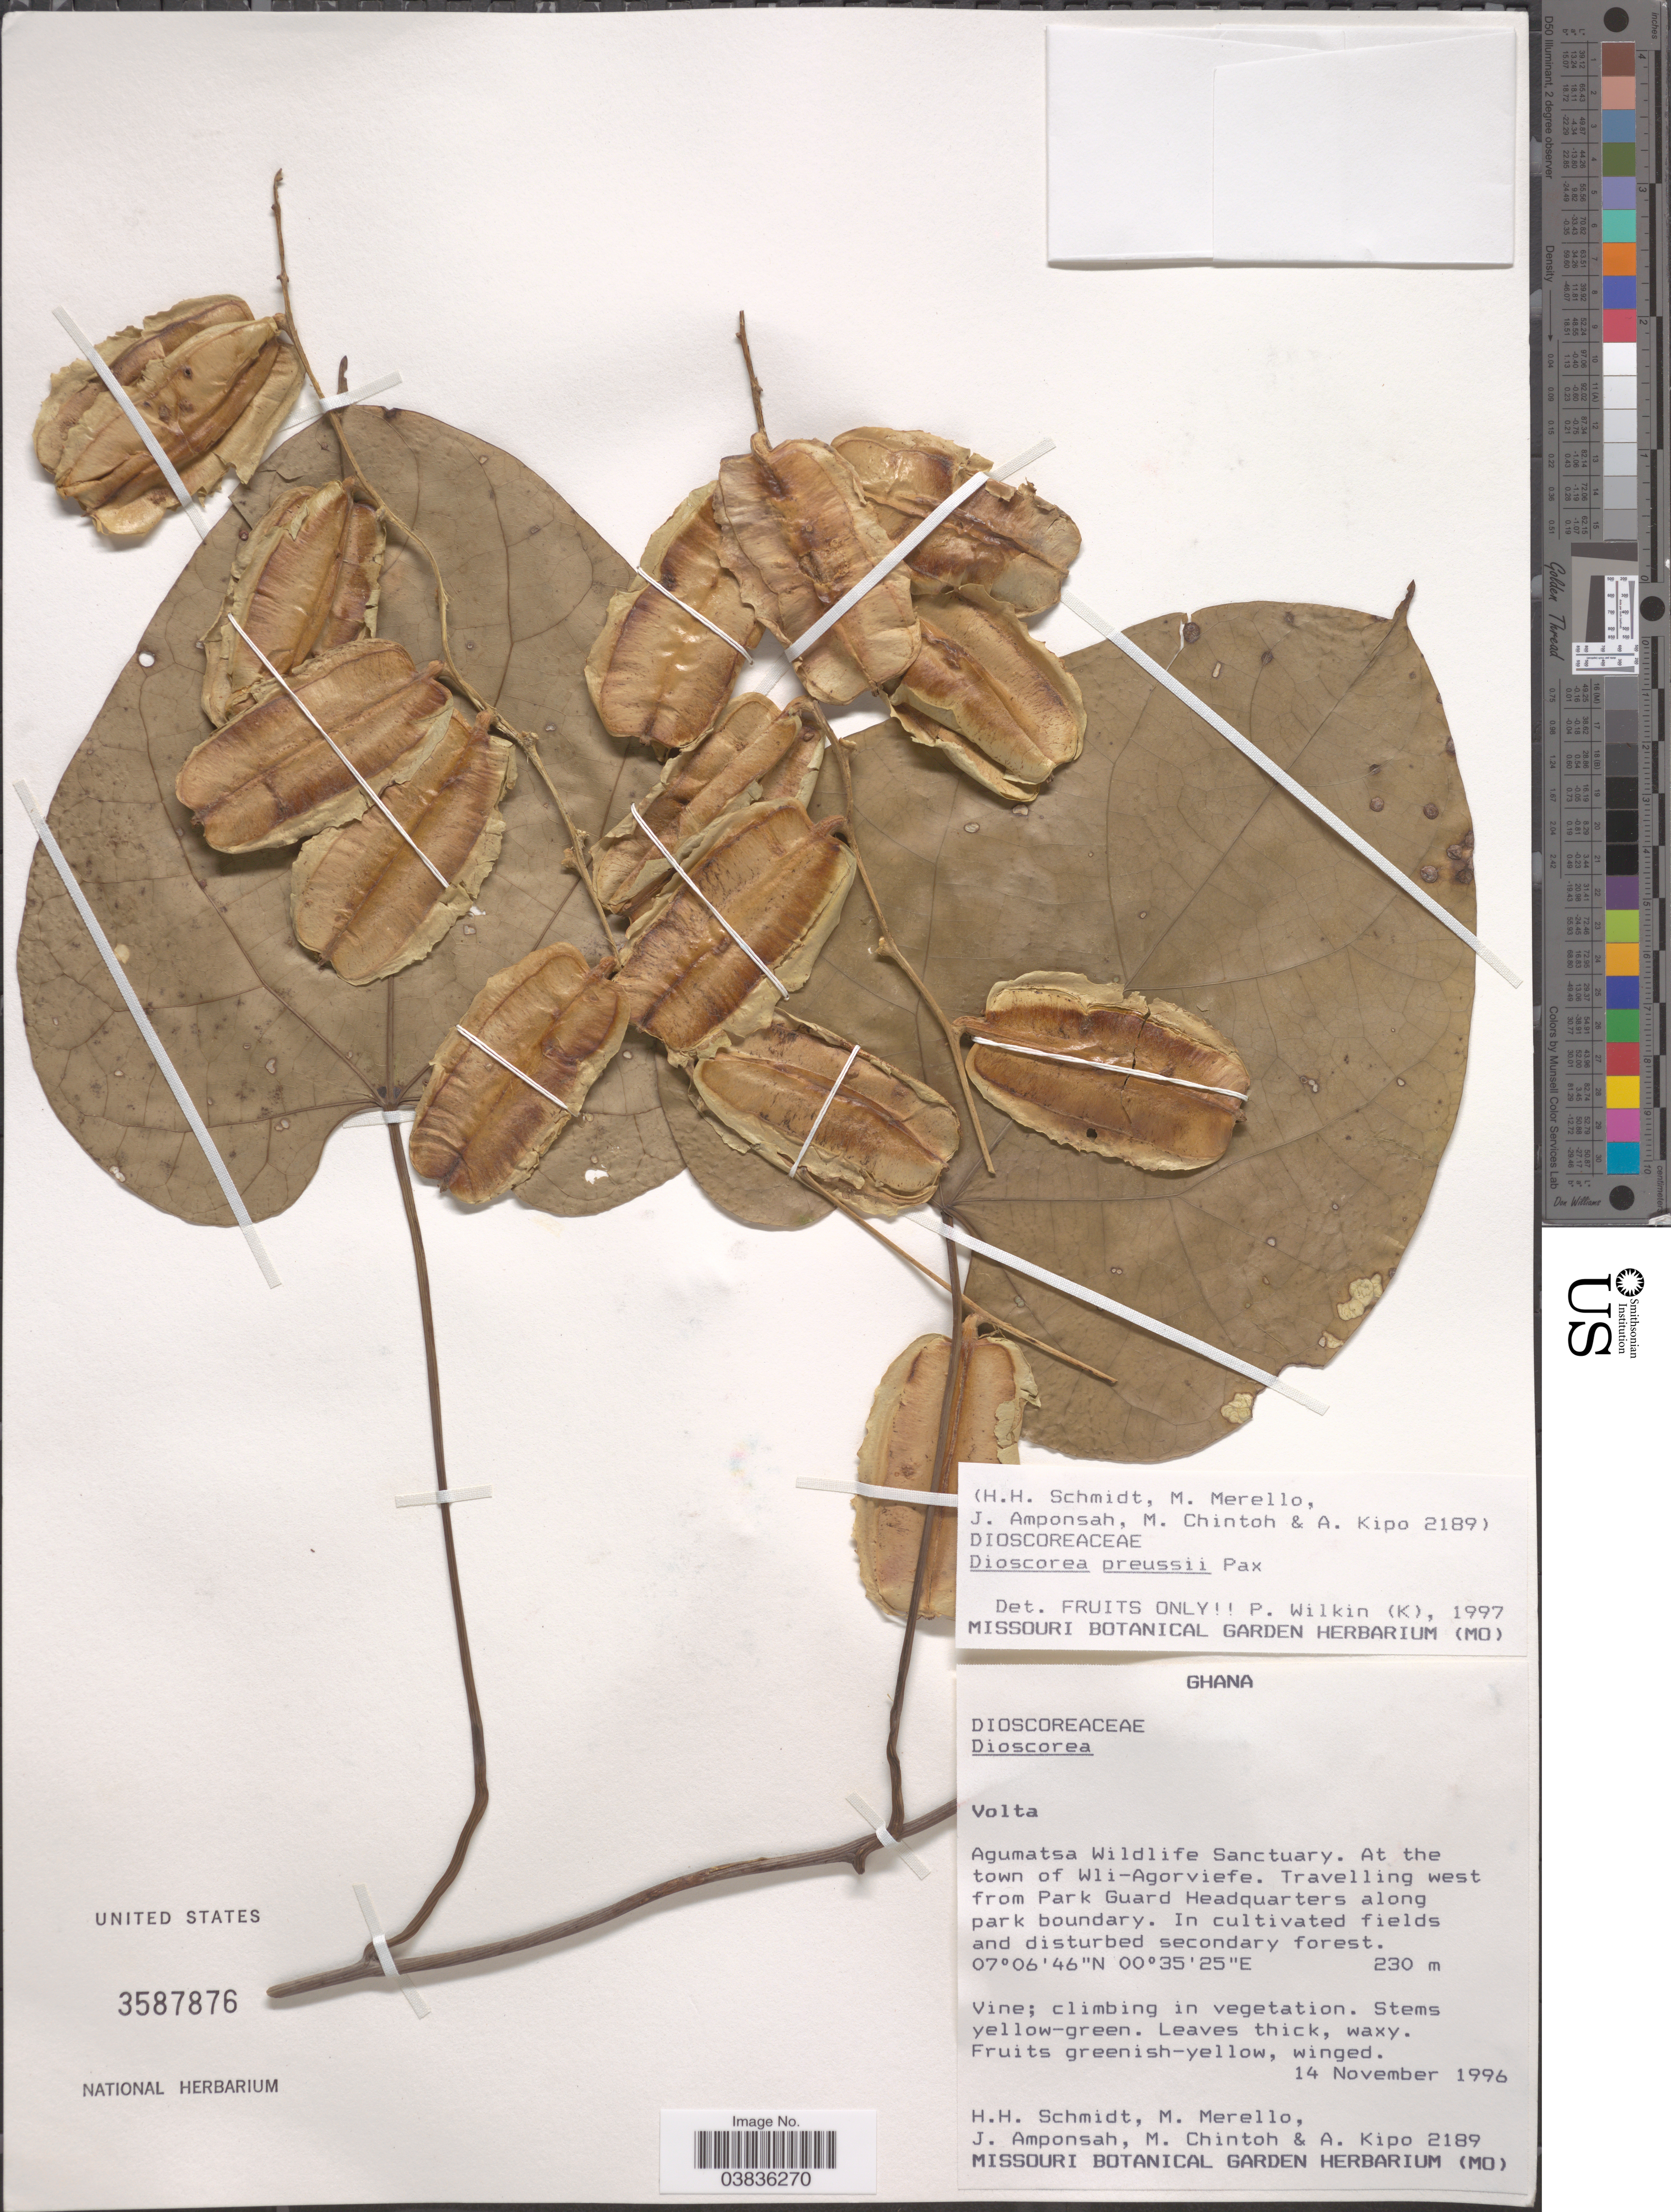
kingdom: Plantae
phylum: Tracheophyta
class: Liliopsida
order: Dioscoreales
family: Dioscoreaceae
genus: Dioscorea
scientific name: Dioscorea preussii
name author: Pax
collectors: H. H. Schmidt, M. Merello, J. Amponsah, M. Chintoh & A. Kipo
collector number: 2189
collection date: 1996-11-14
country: Ghana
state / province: Volta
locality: Agumatsa Wildlife Sanctuary. At the town of Wli-Agorviefe. Travelling west from Park Guard Headquarters along park boundary.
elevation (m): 230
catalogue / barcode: US 3587876